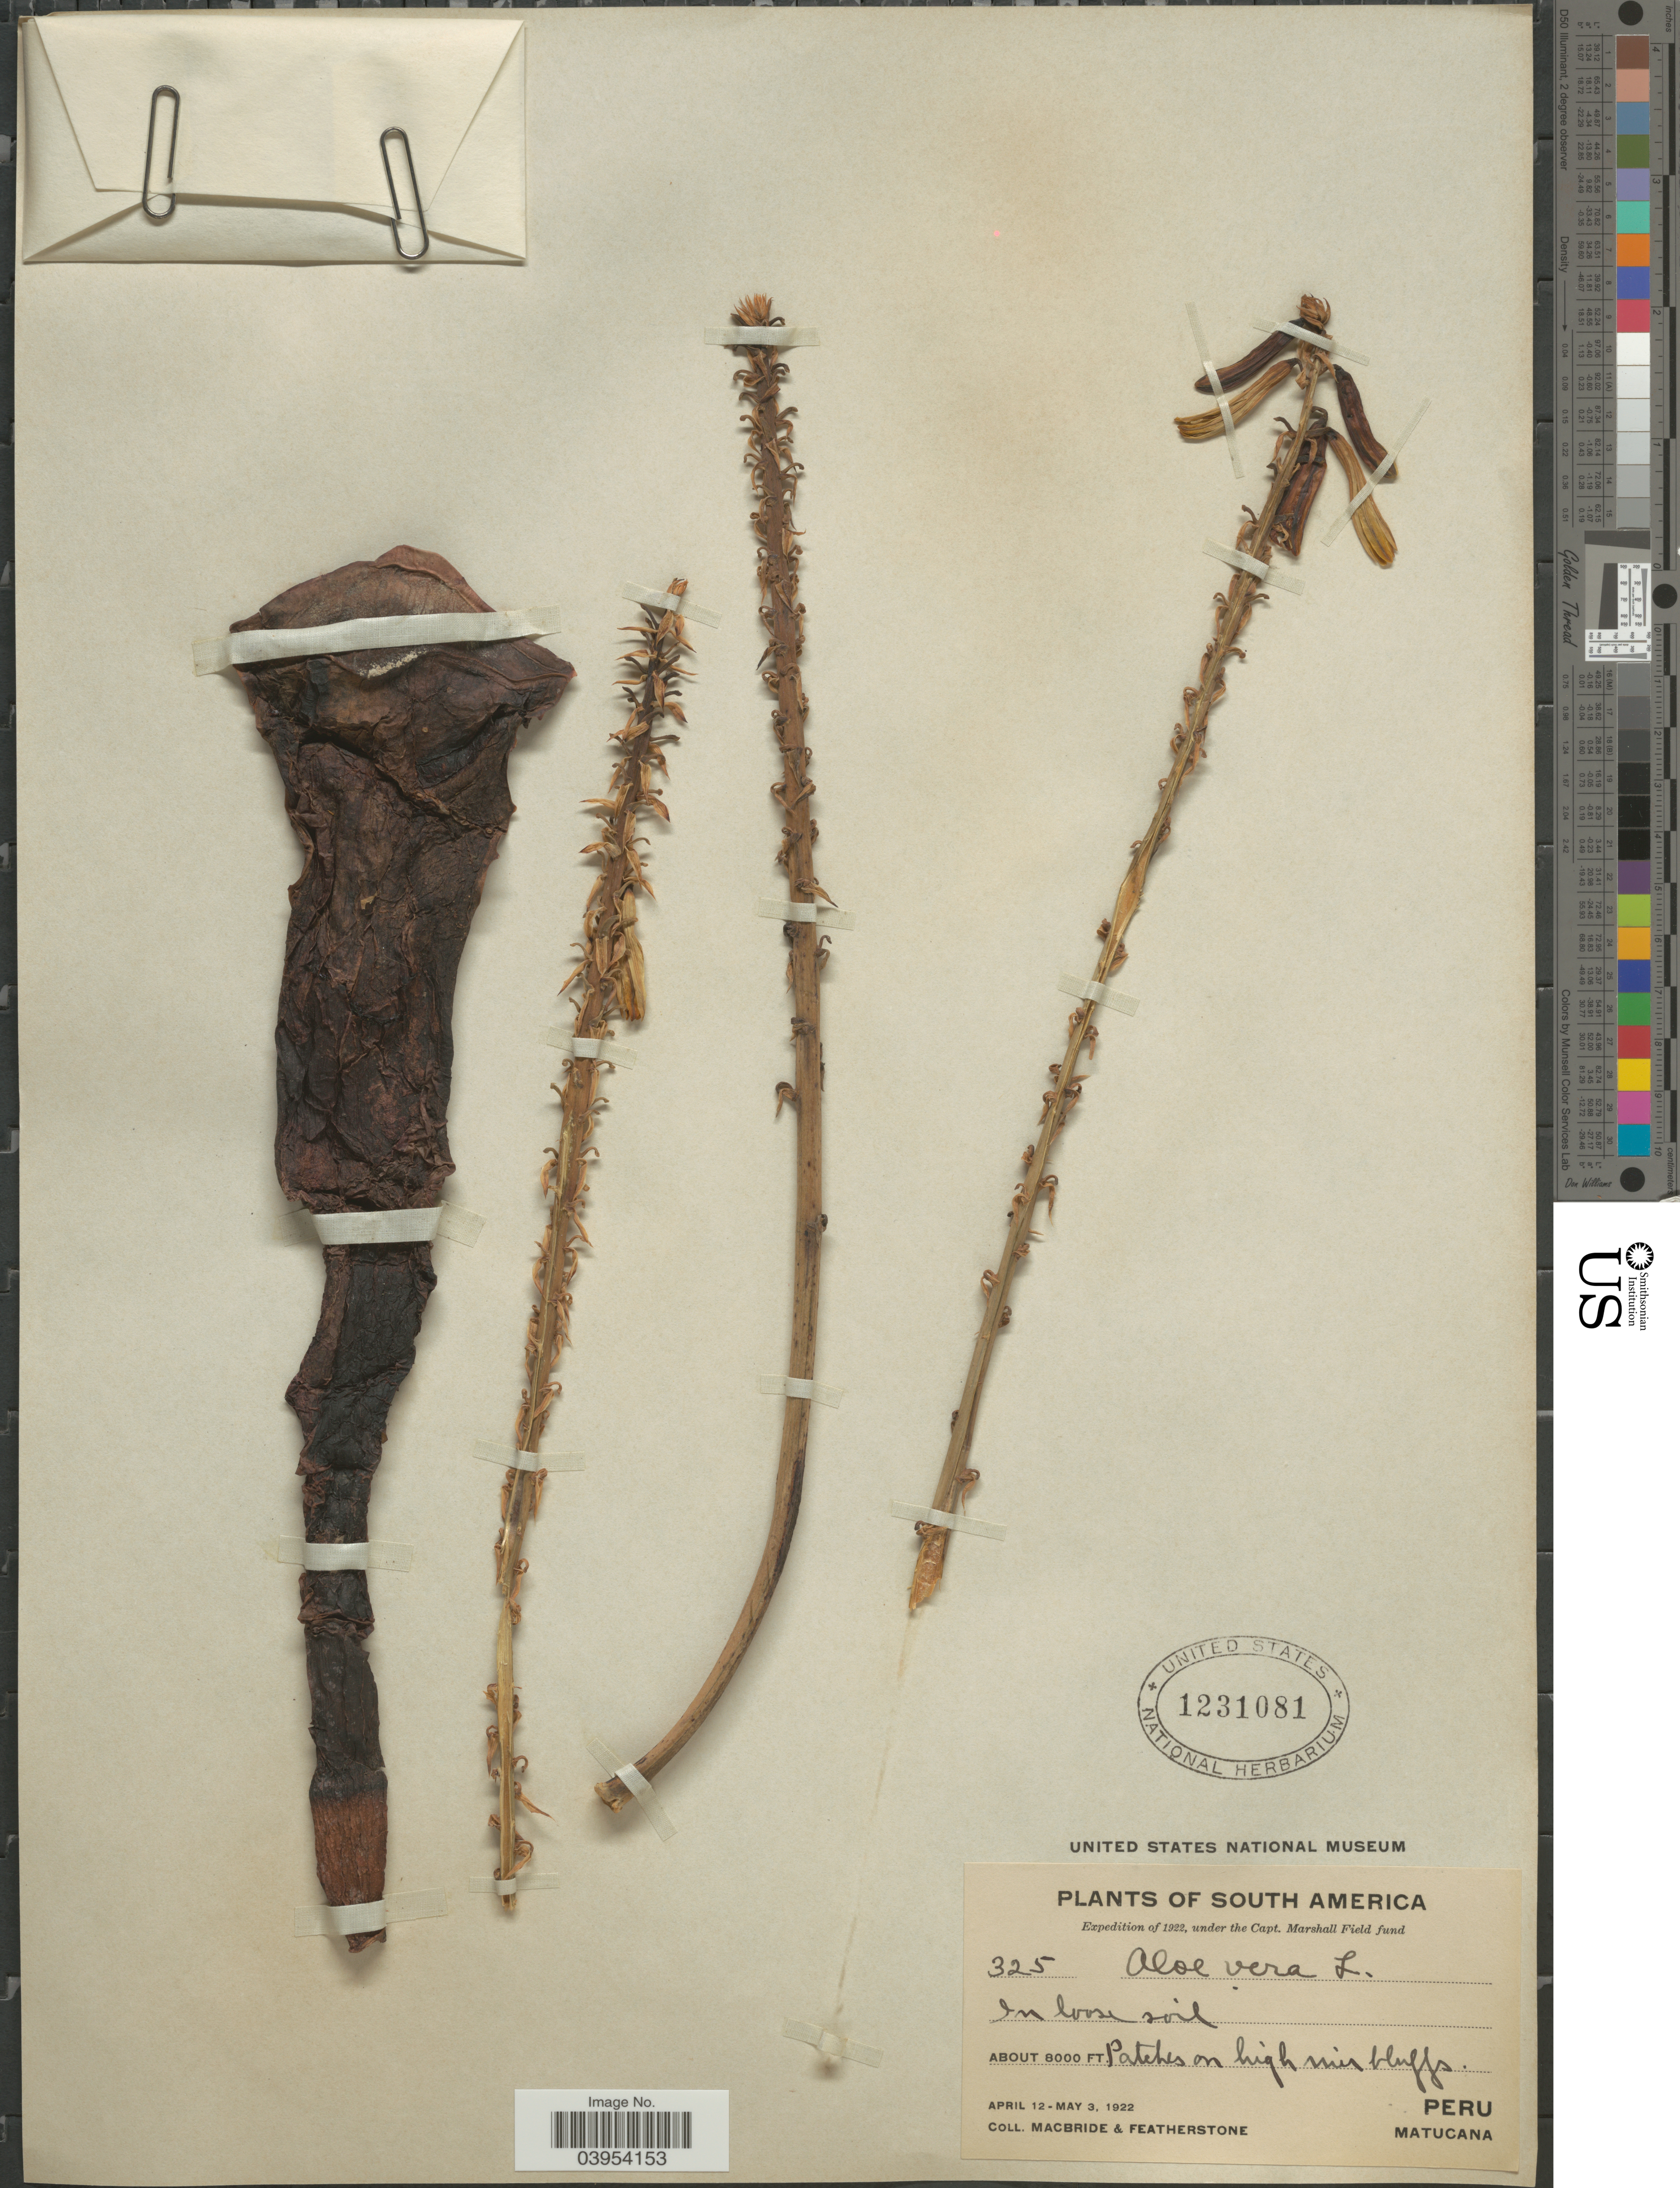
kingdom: Plantae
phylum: Tracheophyta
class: Liliopsida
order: Asparagales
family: Asphodelaceae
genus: Aloe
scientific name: Aloe vera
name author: L.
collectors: Macbride, -- & -. Featherstone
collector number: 325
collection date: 1922-04-12/1922-05-03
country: Peru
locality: Matucana.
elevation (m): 2438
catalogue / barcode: US 1231081